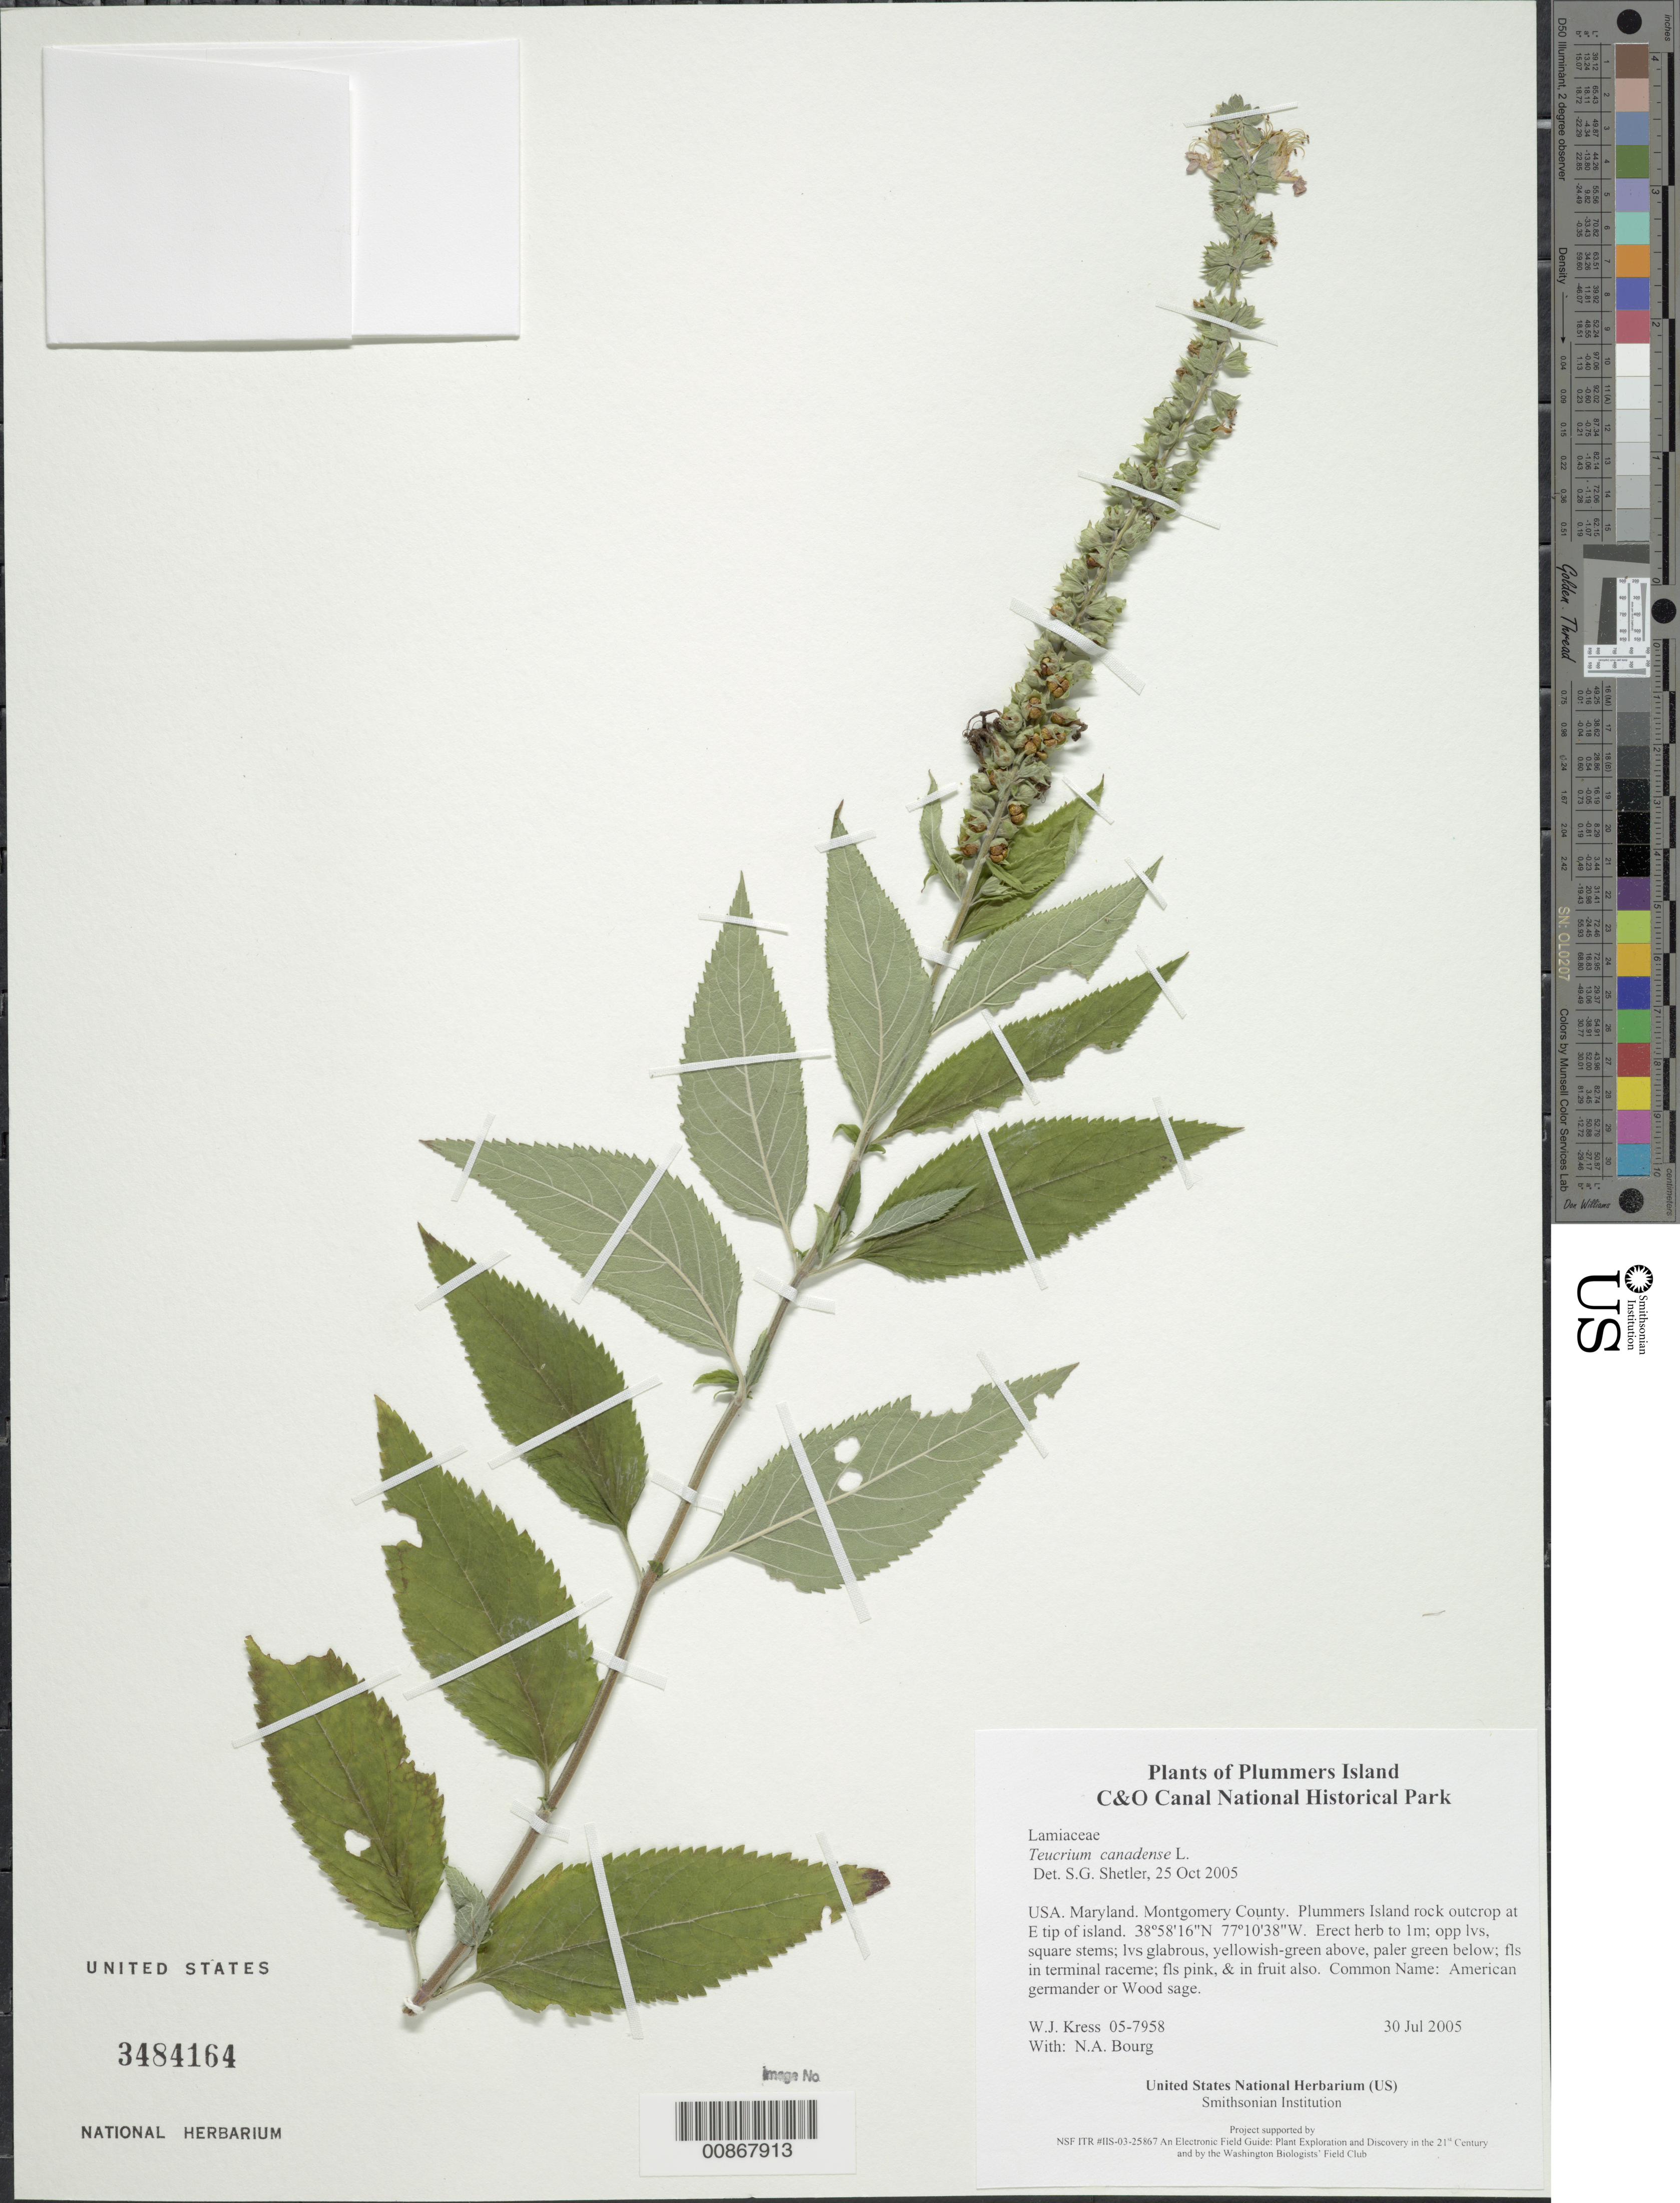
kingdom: Plantae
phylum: Tracheophyta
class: Magnoliopsida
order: Lamiales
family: Lamiaceae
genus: Teucrium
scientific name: Teucrium canadense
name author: L.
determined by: Shetler, Stanwyn G., (US), NMNH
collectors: W. J. Kress & N. A. Bourg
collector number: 05-7958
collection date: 2005-07-30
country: United States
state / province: Maryland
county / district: Montgomery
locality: Chesapeake and Ohio Canal National Historical Park, Plummers Island rock outcrop at E tip of island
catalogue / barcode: US 3484164